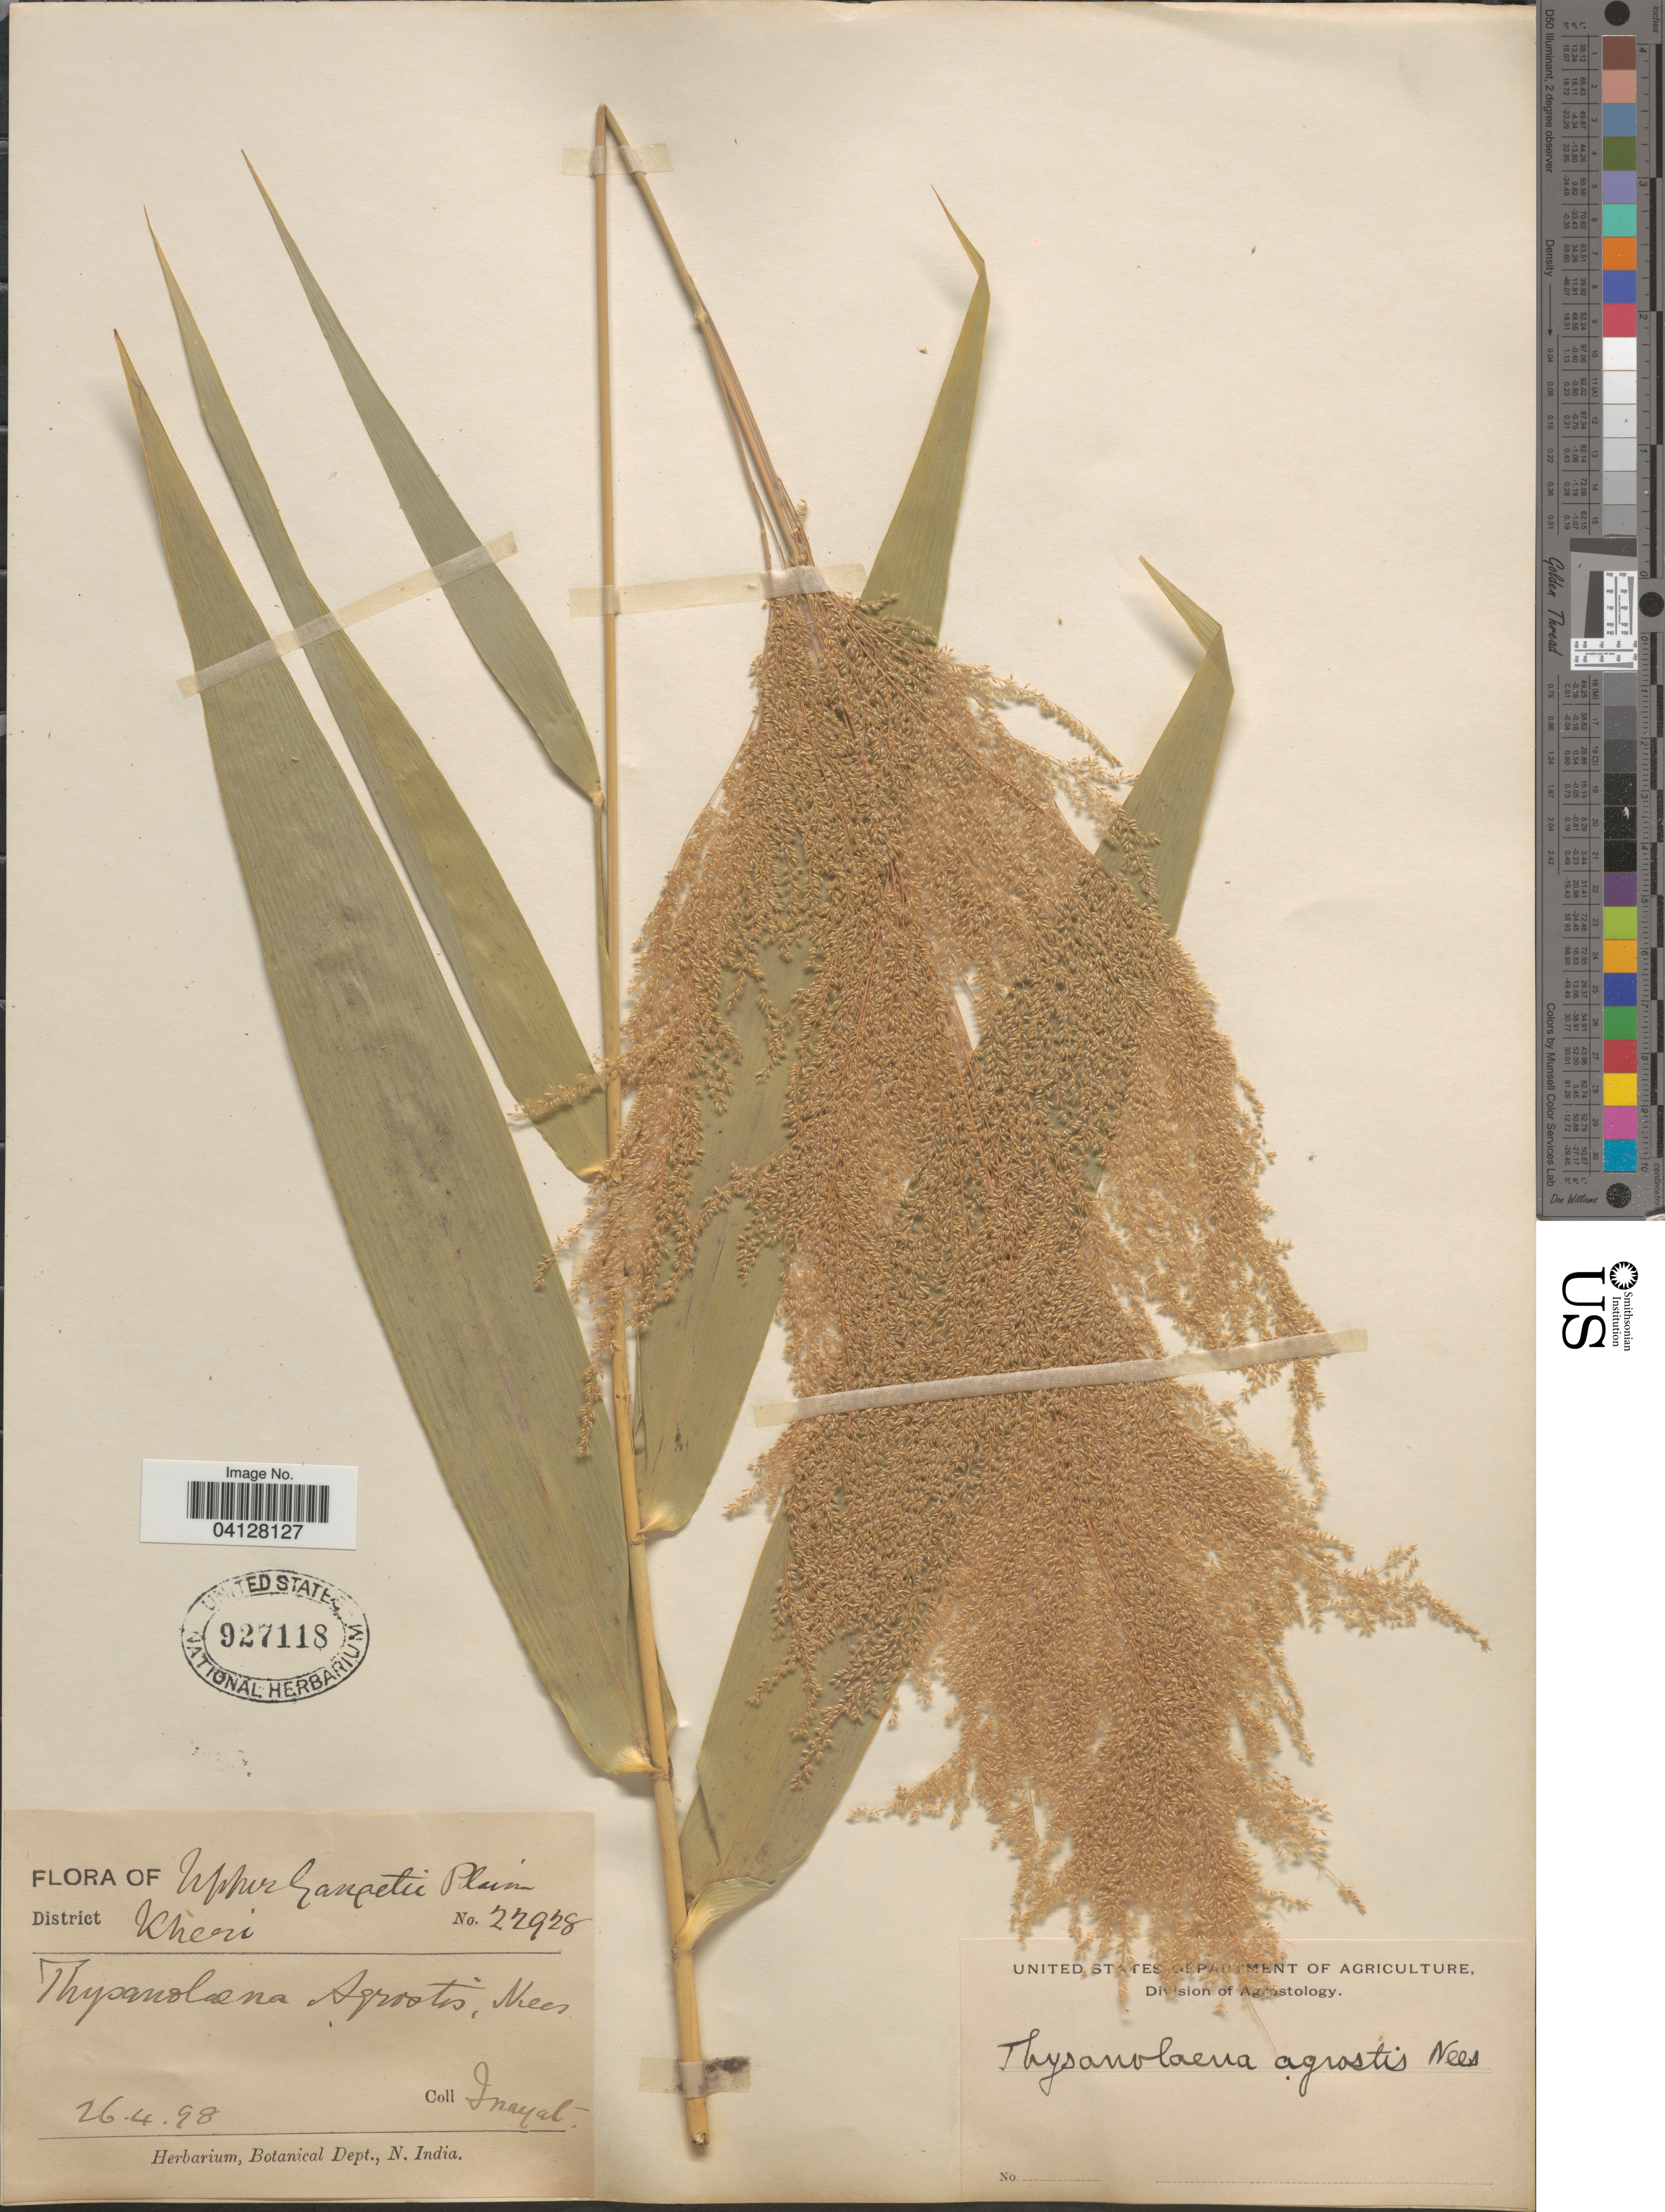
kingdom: Plantae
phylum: Tracheophyta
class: Liliopsida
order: Poales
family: Poaceae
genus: Thysanolaena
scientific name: Thysanolaena agrostis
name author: Nees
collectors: -. Inayat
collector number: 22928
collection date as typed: Transcribed d/m/y: 26/4/98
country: India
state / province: Uttar Pradesh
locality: Upper Gangetic Plains. District Kheri.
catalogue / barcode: US 927118